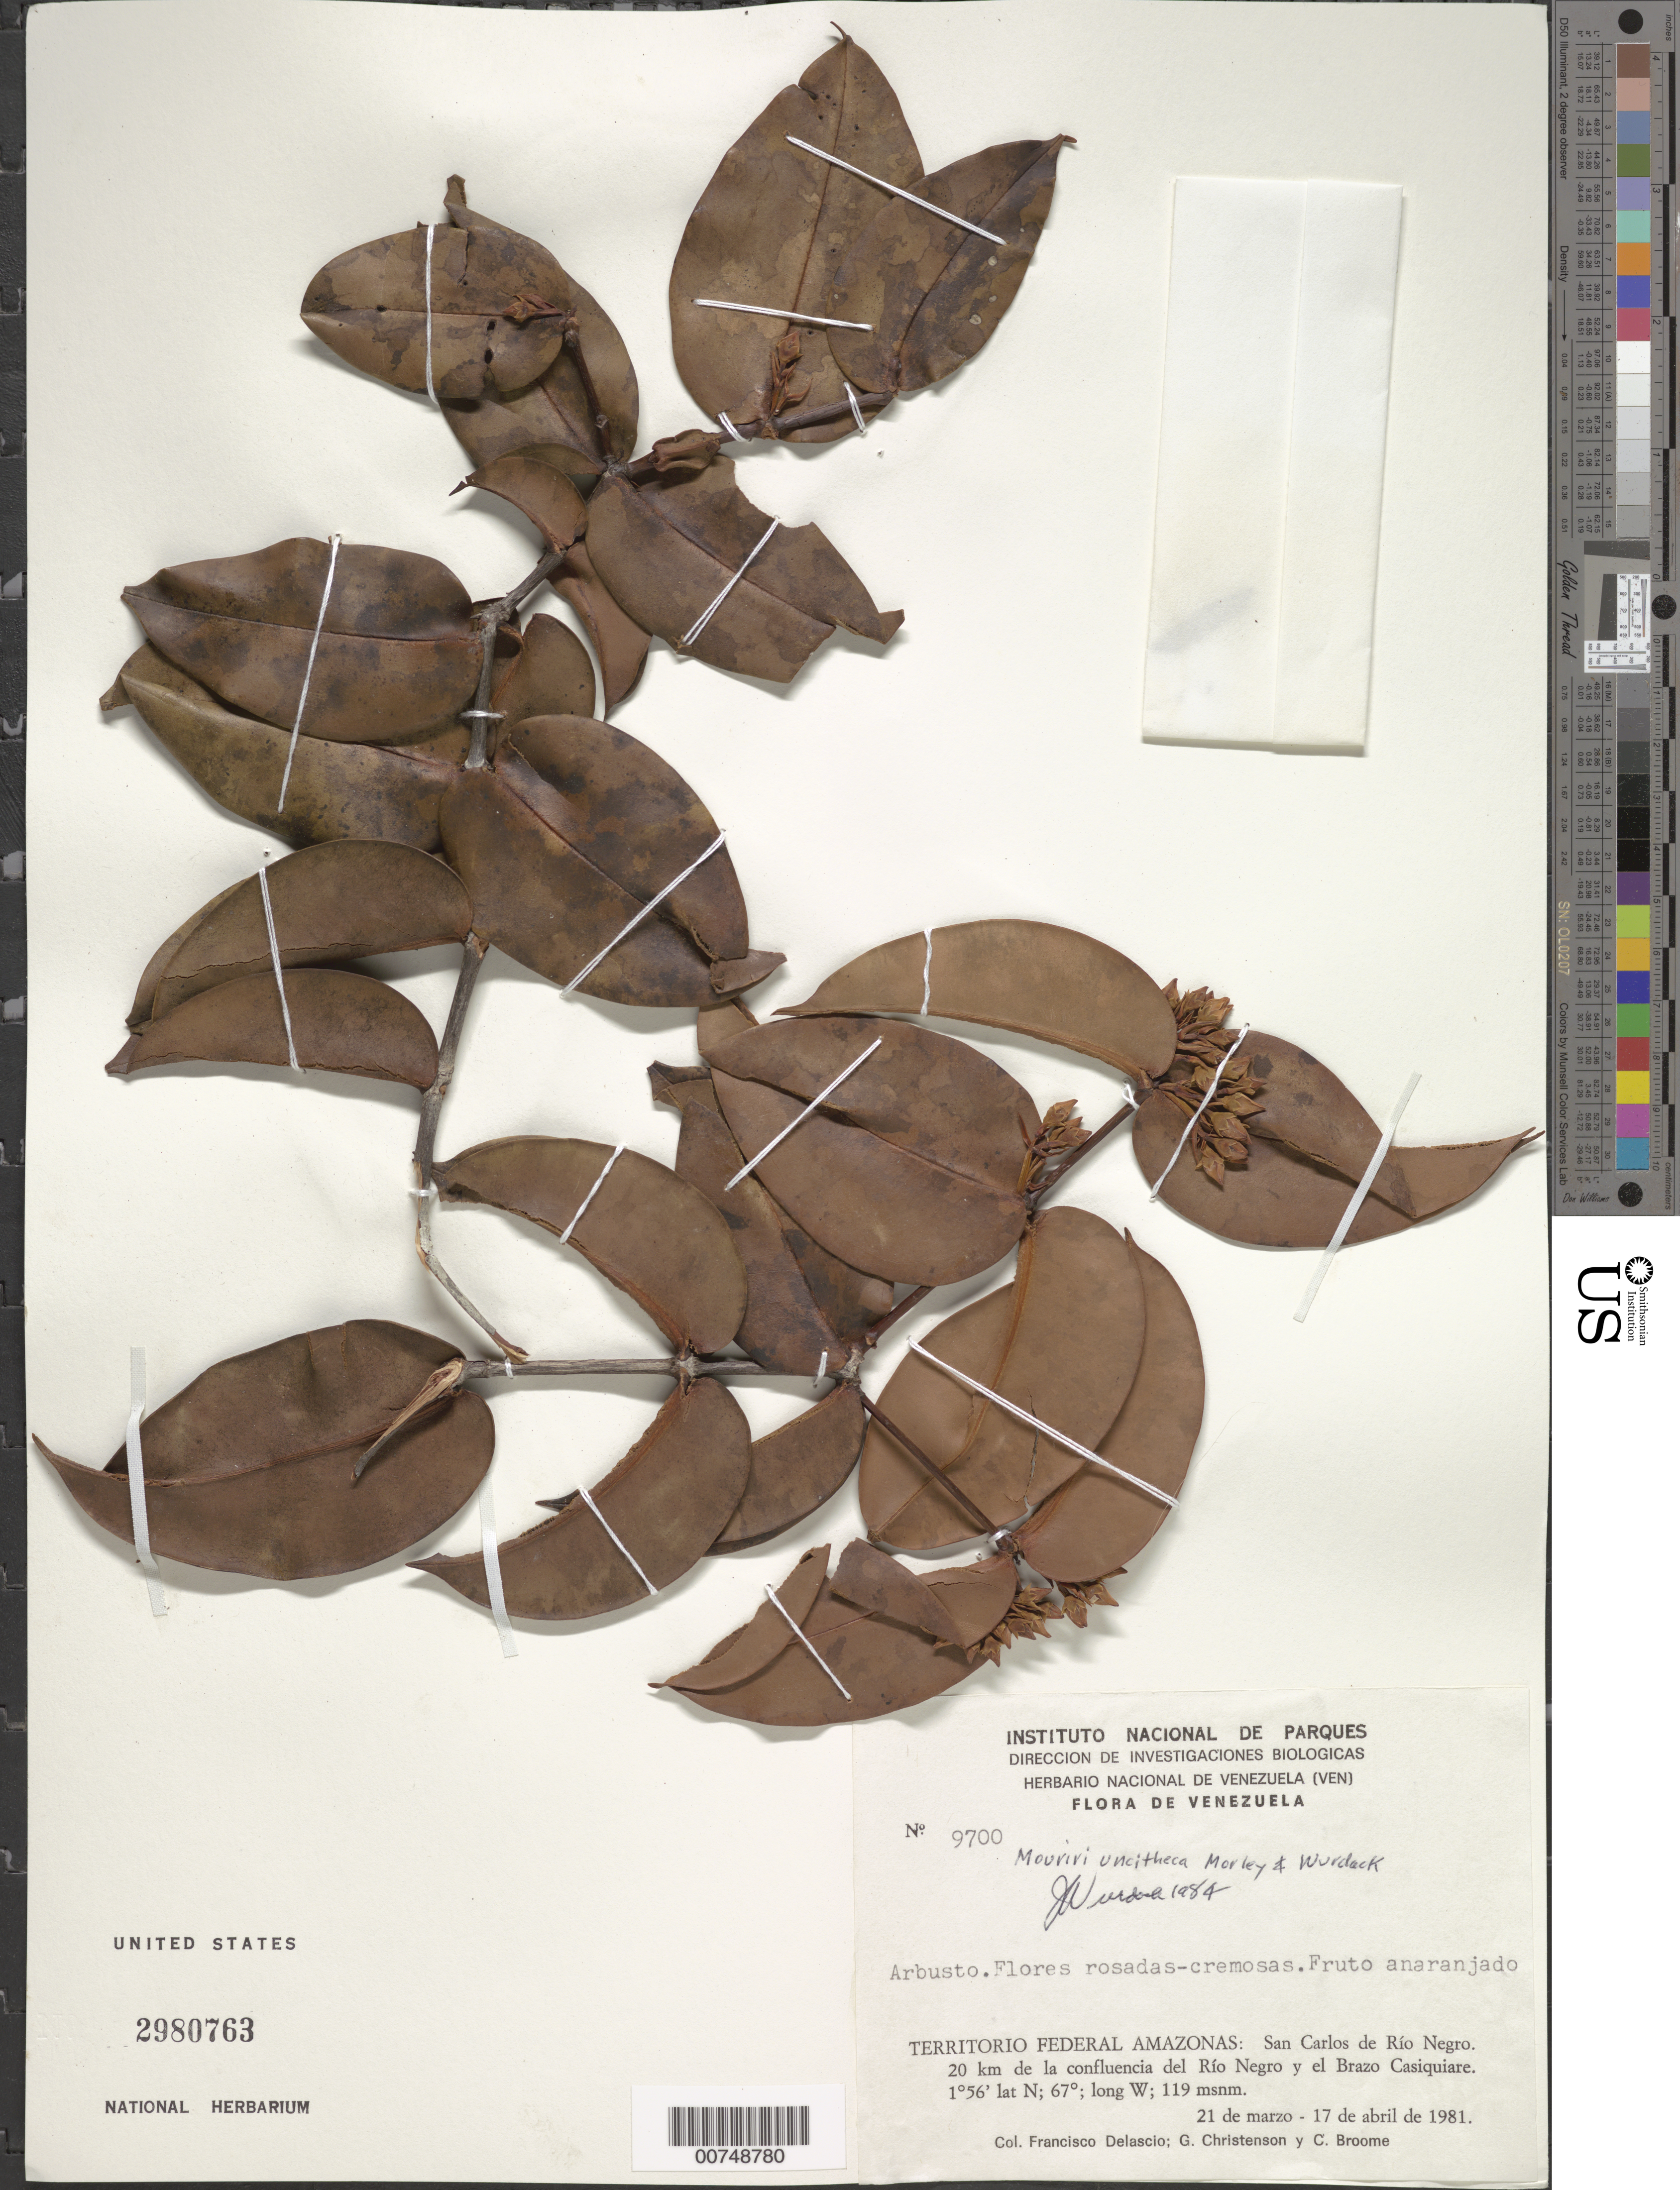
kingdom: Plantae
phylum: Tracheophyta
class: Magnoliopsida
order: Myrtales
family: Melastomataceae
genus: Mouriri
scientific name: Mouriri uncitheca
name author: Morley & Wurdack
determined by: Wurdack, John J., (US), US (UNITED STATES)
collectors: F. Delascio C., G. Christenson & C. R. Broome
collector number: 9700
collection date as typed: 21-Mar-81 to 17-Apr-81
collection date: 1981-03-21/1981-04-17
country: Venezuela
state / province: Amazonas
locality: San Carlos de Río Negro, 20 km de la confluencia del Río Negro y el Brazo Casiquiare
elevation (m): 119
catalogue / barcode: US 2980763